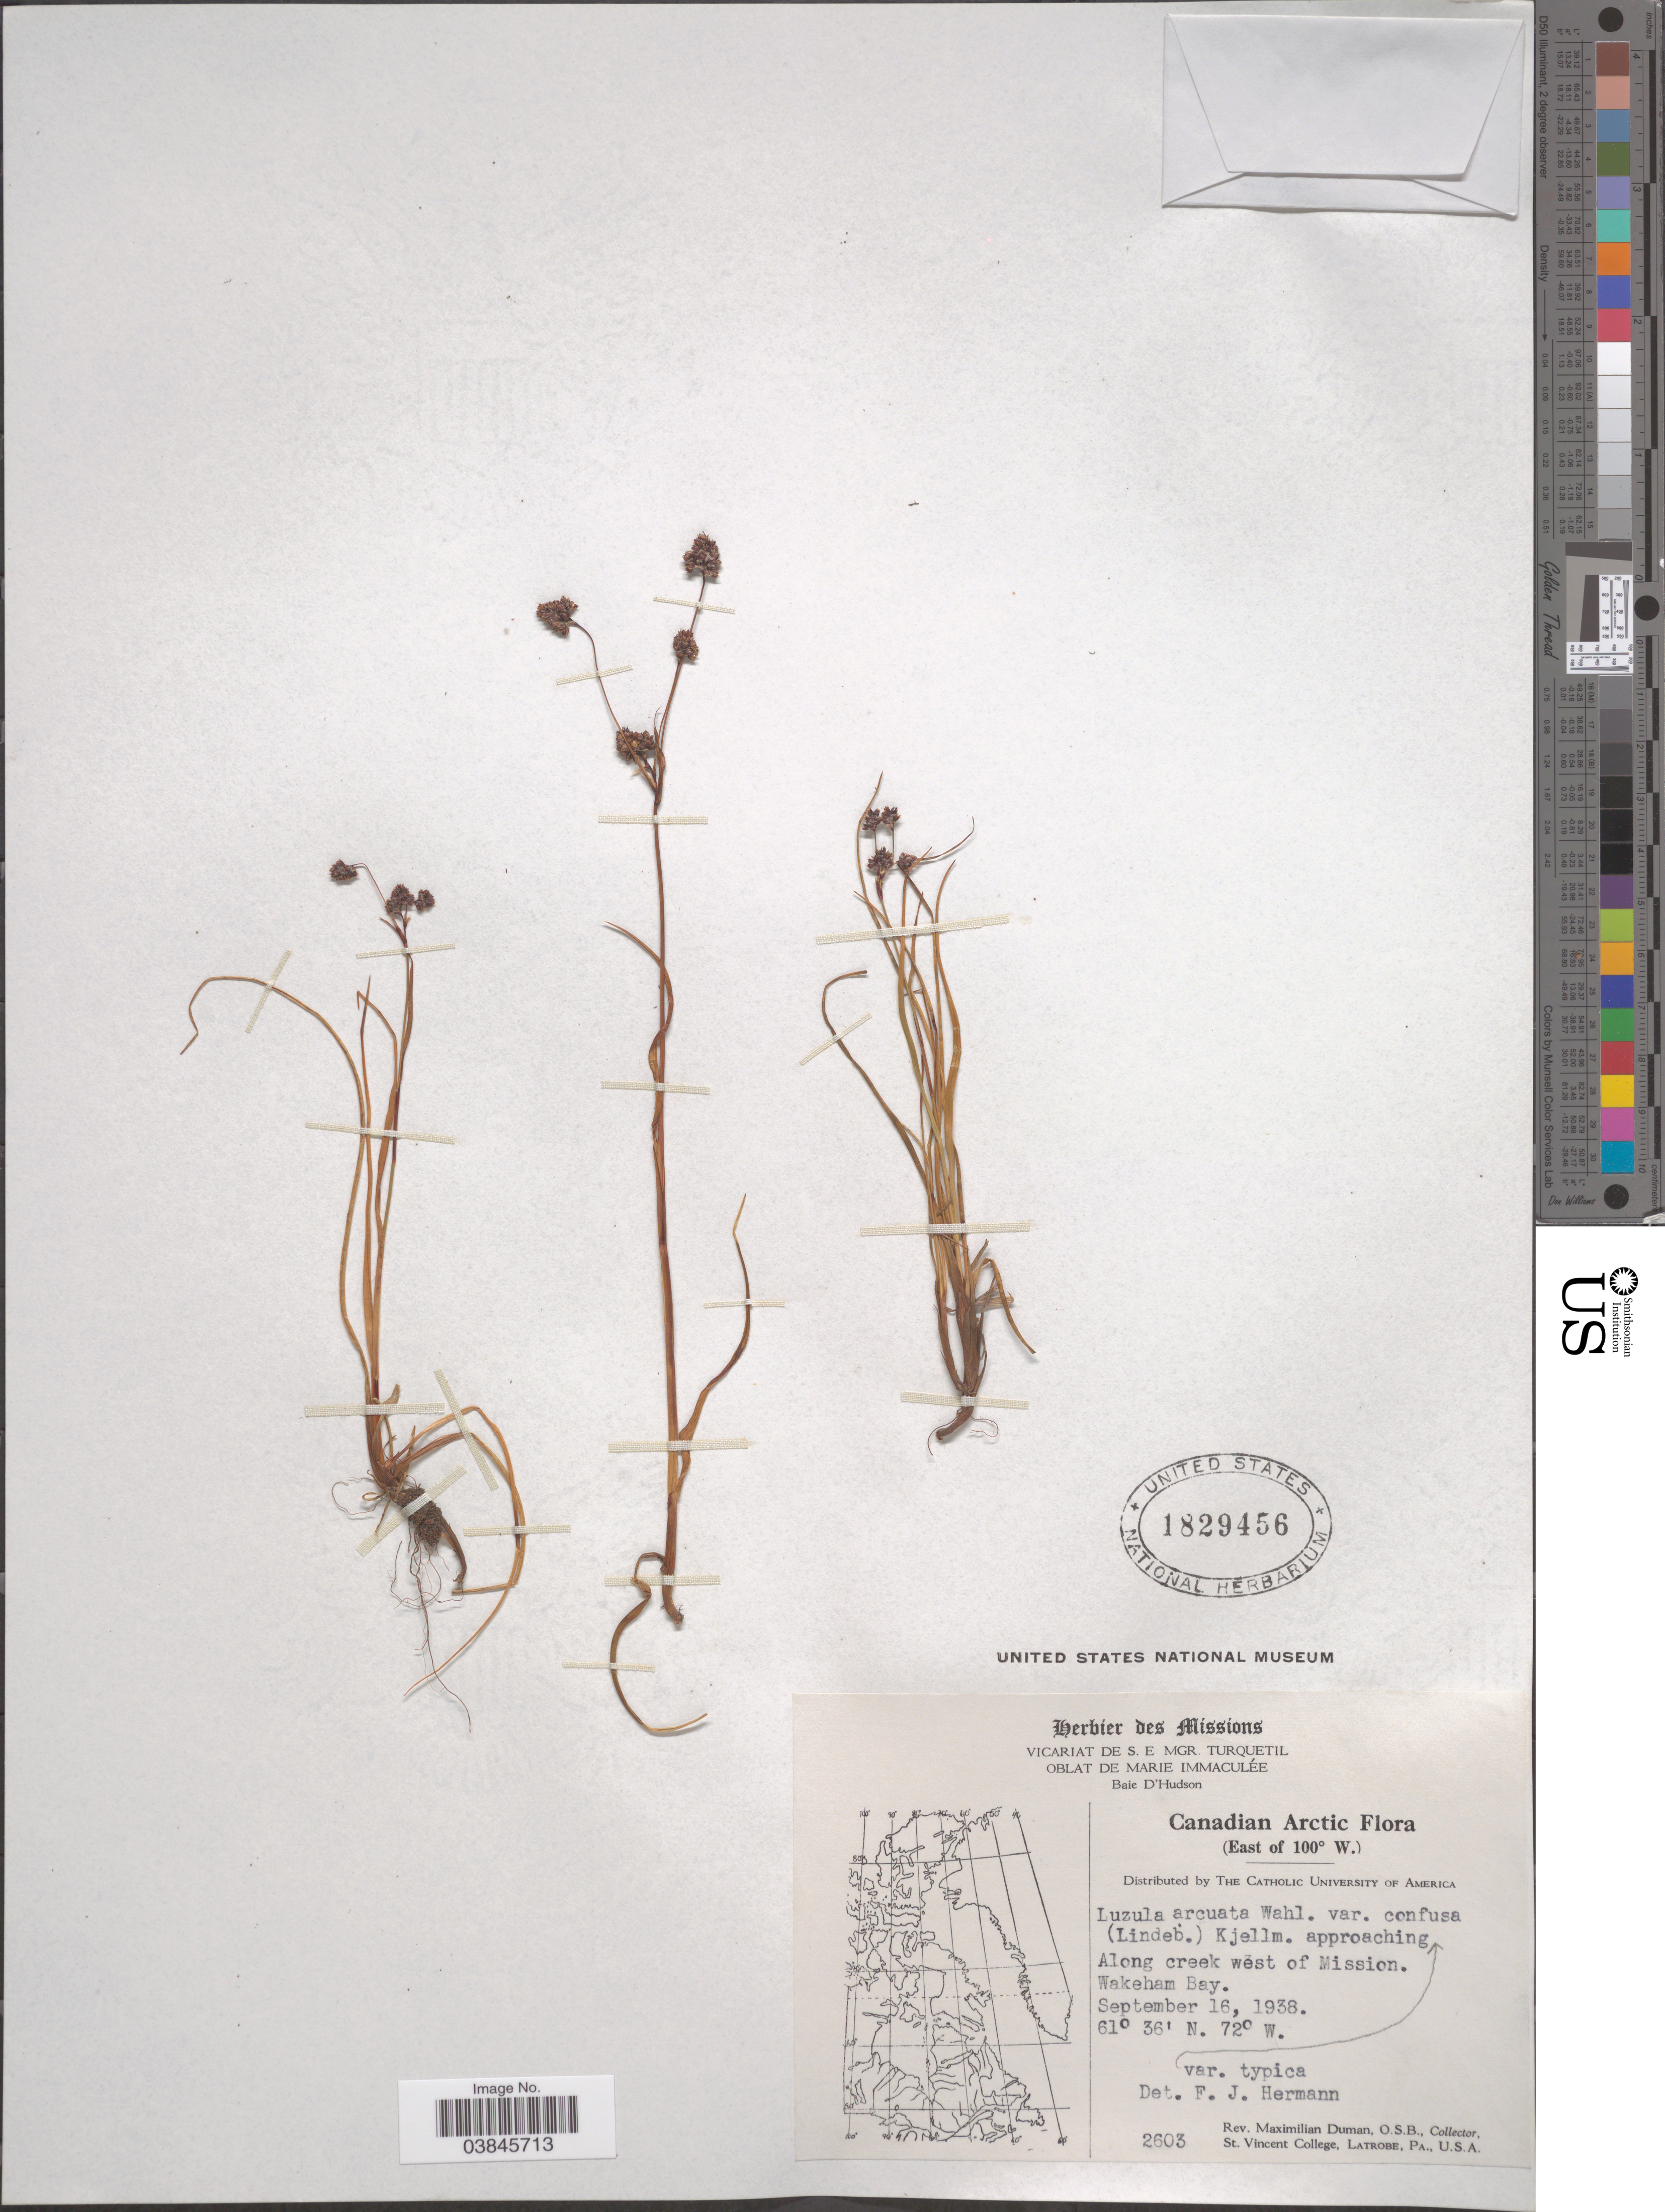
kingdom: Plantae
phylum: Tracheophyta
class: Liliopsida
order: Poales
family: Juncaceae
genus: Luzula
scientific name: Luzula confusa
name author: Lindeb.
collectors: M. Duman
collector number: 2603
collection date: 1938-09-16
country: Canada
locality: Canadian Arctic. (East of 100° W.). Along creek west of Mission. Wakeham Bay.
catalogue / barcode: US 1829456